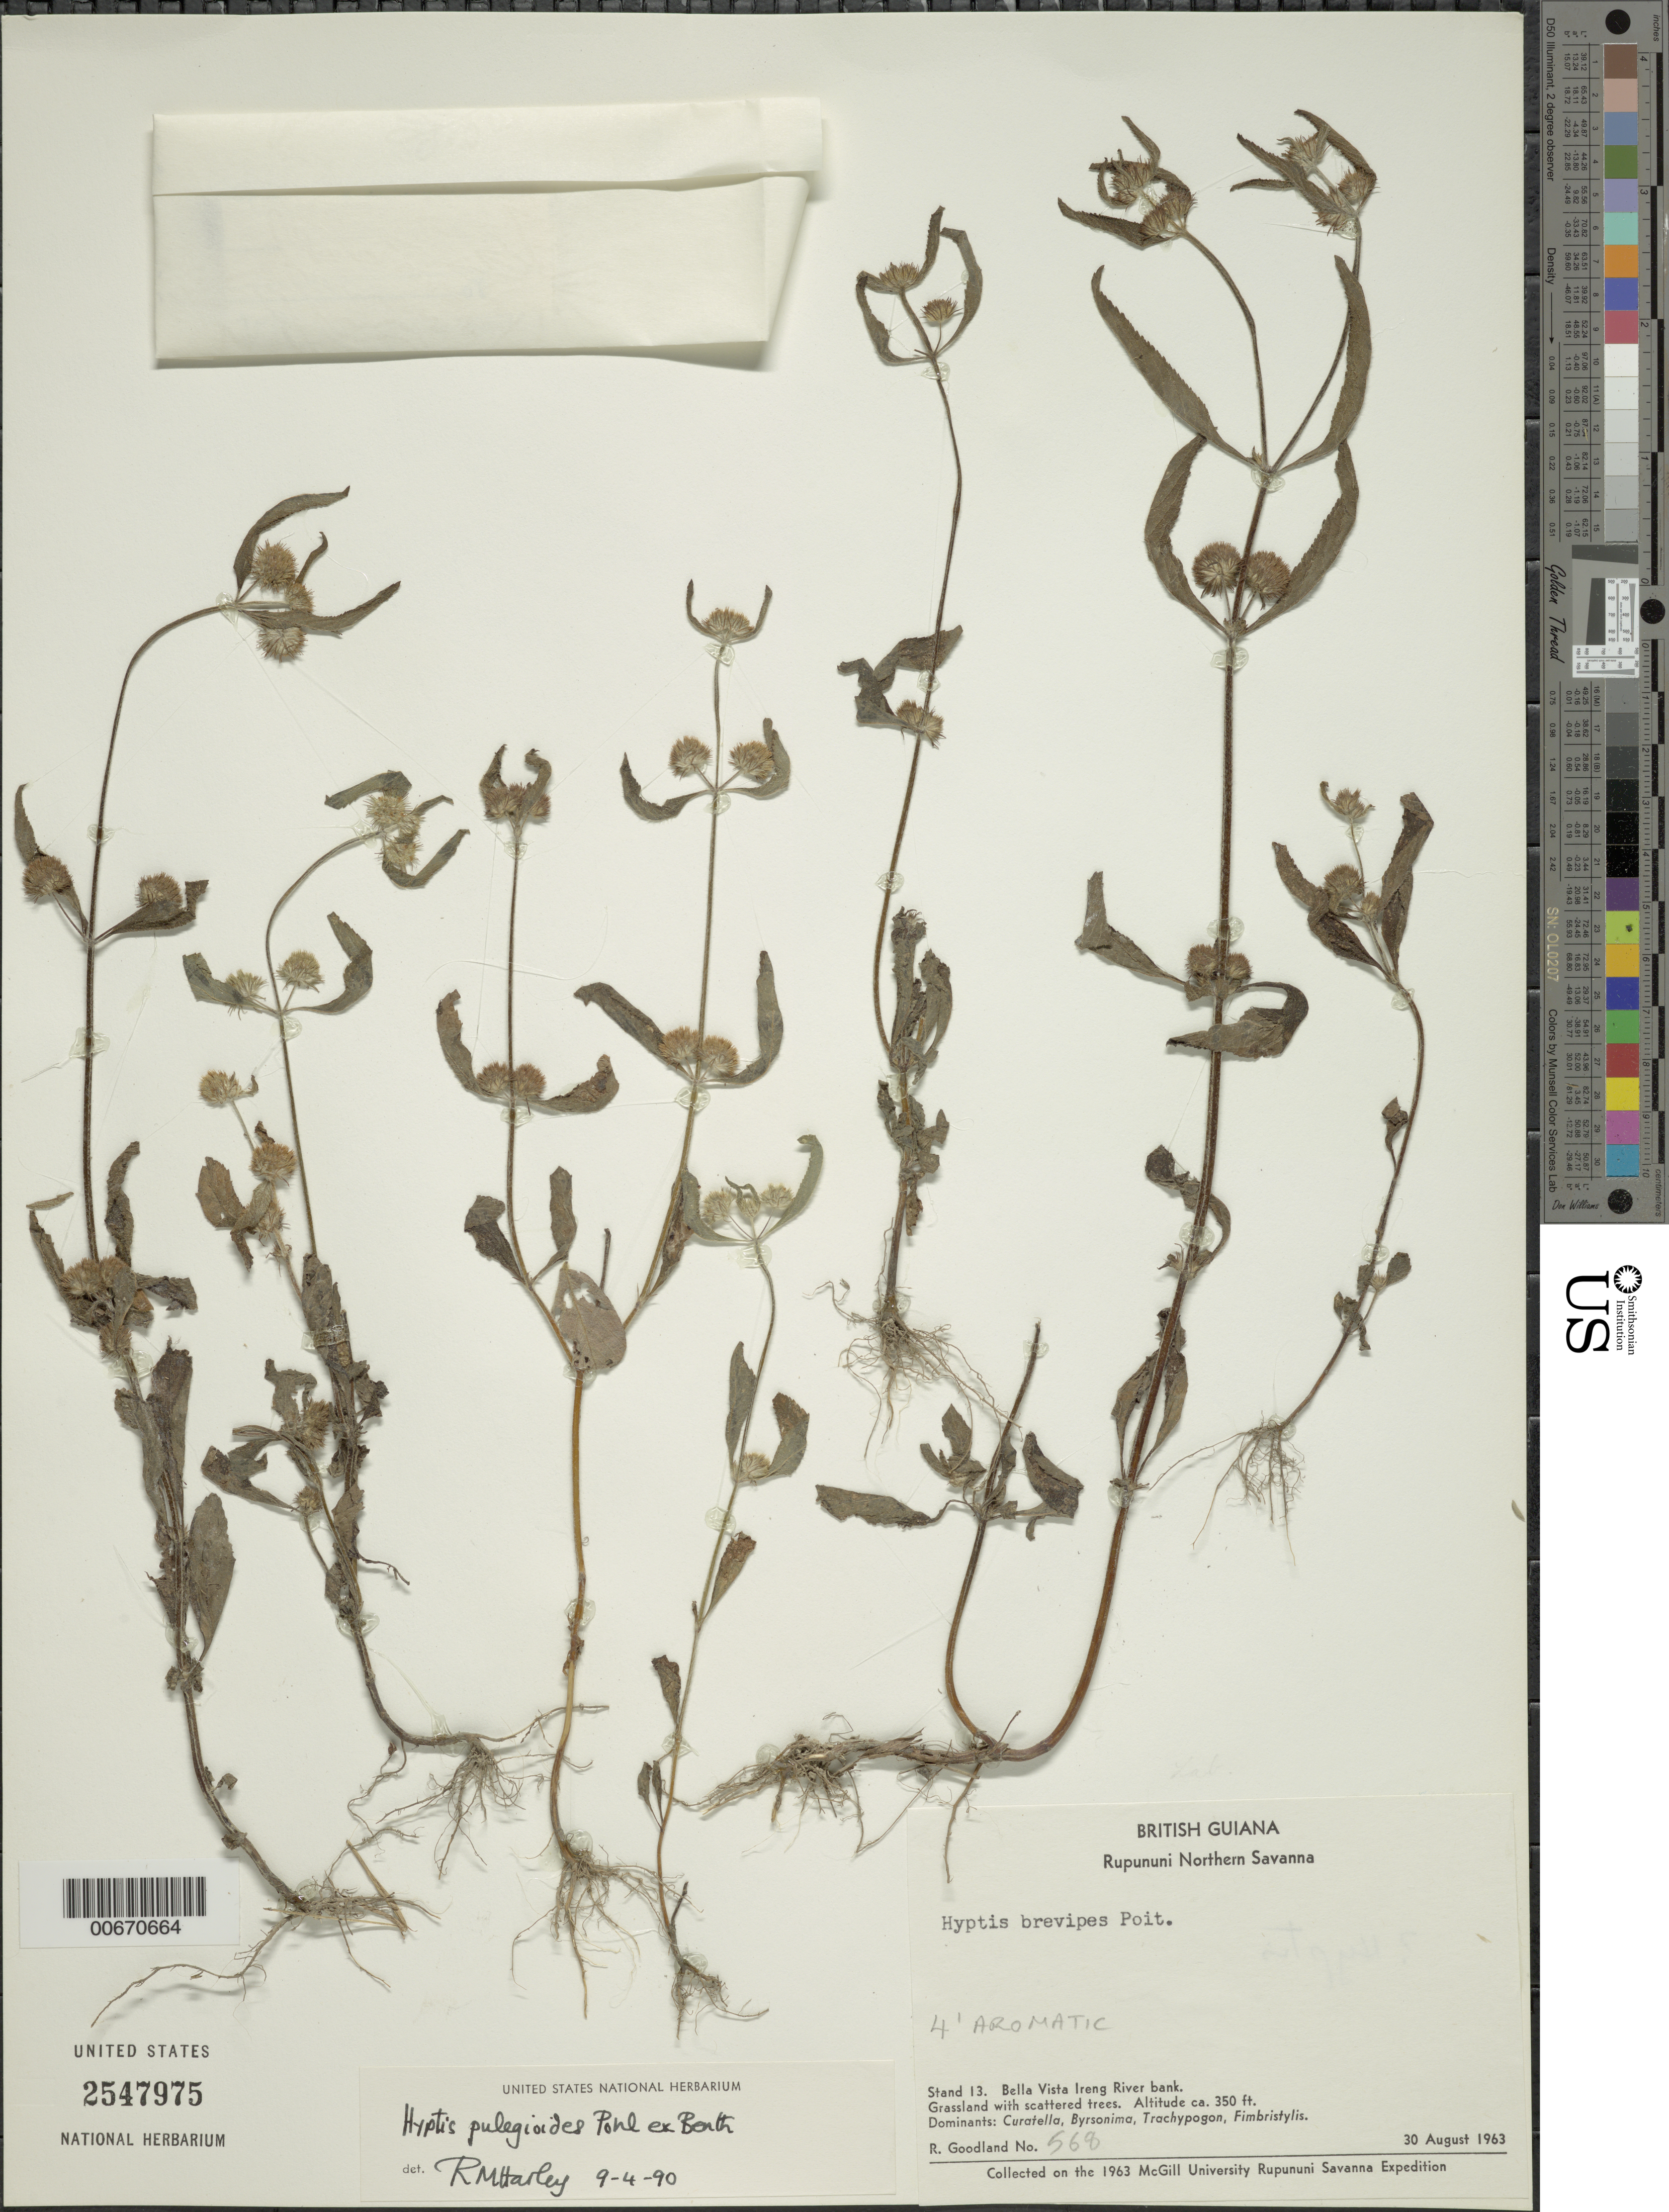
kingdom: Plantae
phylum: Tracheophyta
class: Magnoliopsida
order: Lamiales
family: Lamiaceae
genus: Hyptis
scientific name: Hyptis pulegioides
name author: Pohl ex Benth.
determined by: Harley, R. M.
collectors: R. Goodland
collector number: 568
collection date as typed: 30-Aug-63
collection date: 1963-08-30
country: Guyana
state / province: U. Takutu-U. Essequibo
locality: Rupununi Northern Savanna, Bella Vista, Ireng River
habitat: Grassland with scattered trees. Dominants: Curatella, Byrsonima, Trachypogon, Fimbristylis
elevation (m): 107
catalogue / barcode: US 2547975